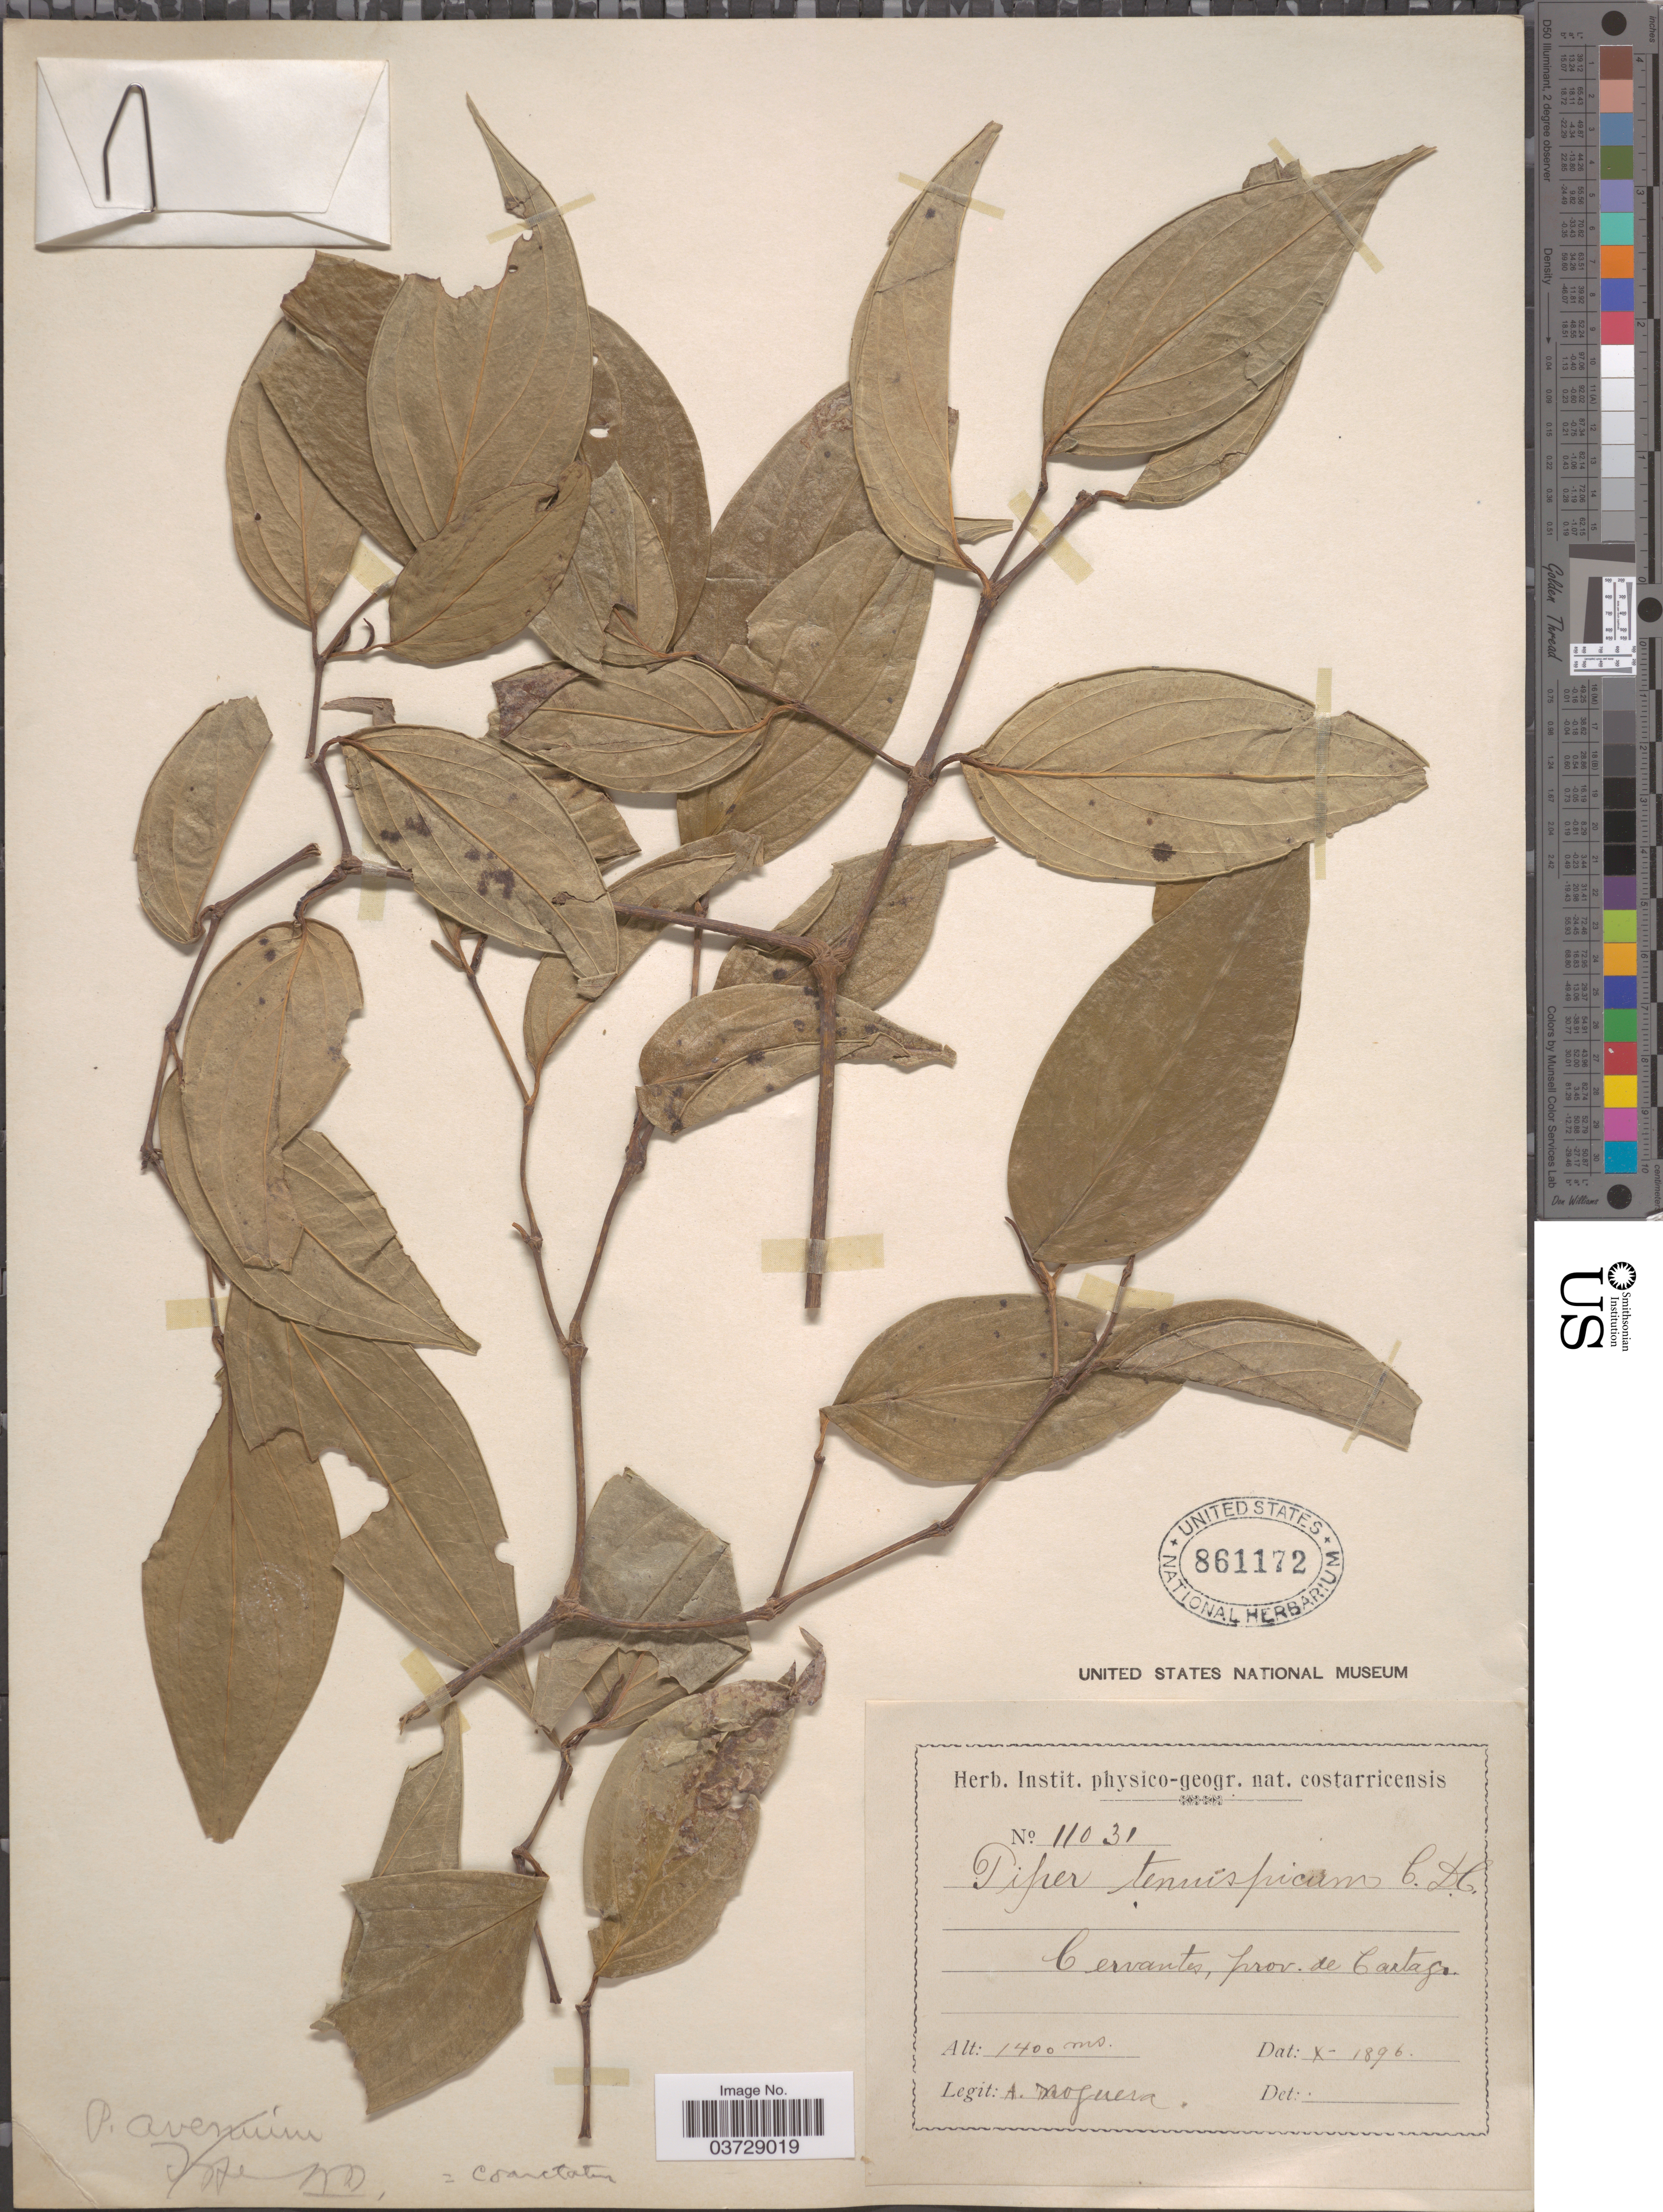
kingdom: Plantae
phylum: Tracheophyta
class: Magnoliopsida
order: Piperales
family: Piperaceae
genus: Piper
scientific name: Piper coarctatum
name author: Trel.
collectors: A. Noguera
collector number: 11031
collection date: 1896-10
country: Costa Rica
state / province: Cartago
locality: Cervantes.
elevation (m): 1400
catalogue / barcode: US 861172